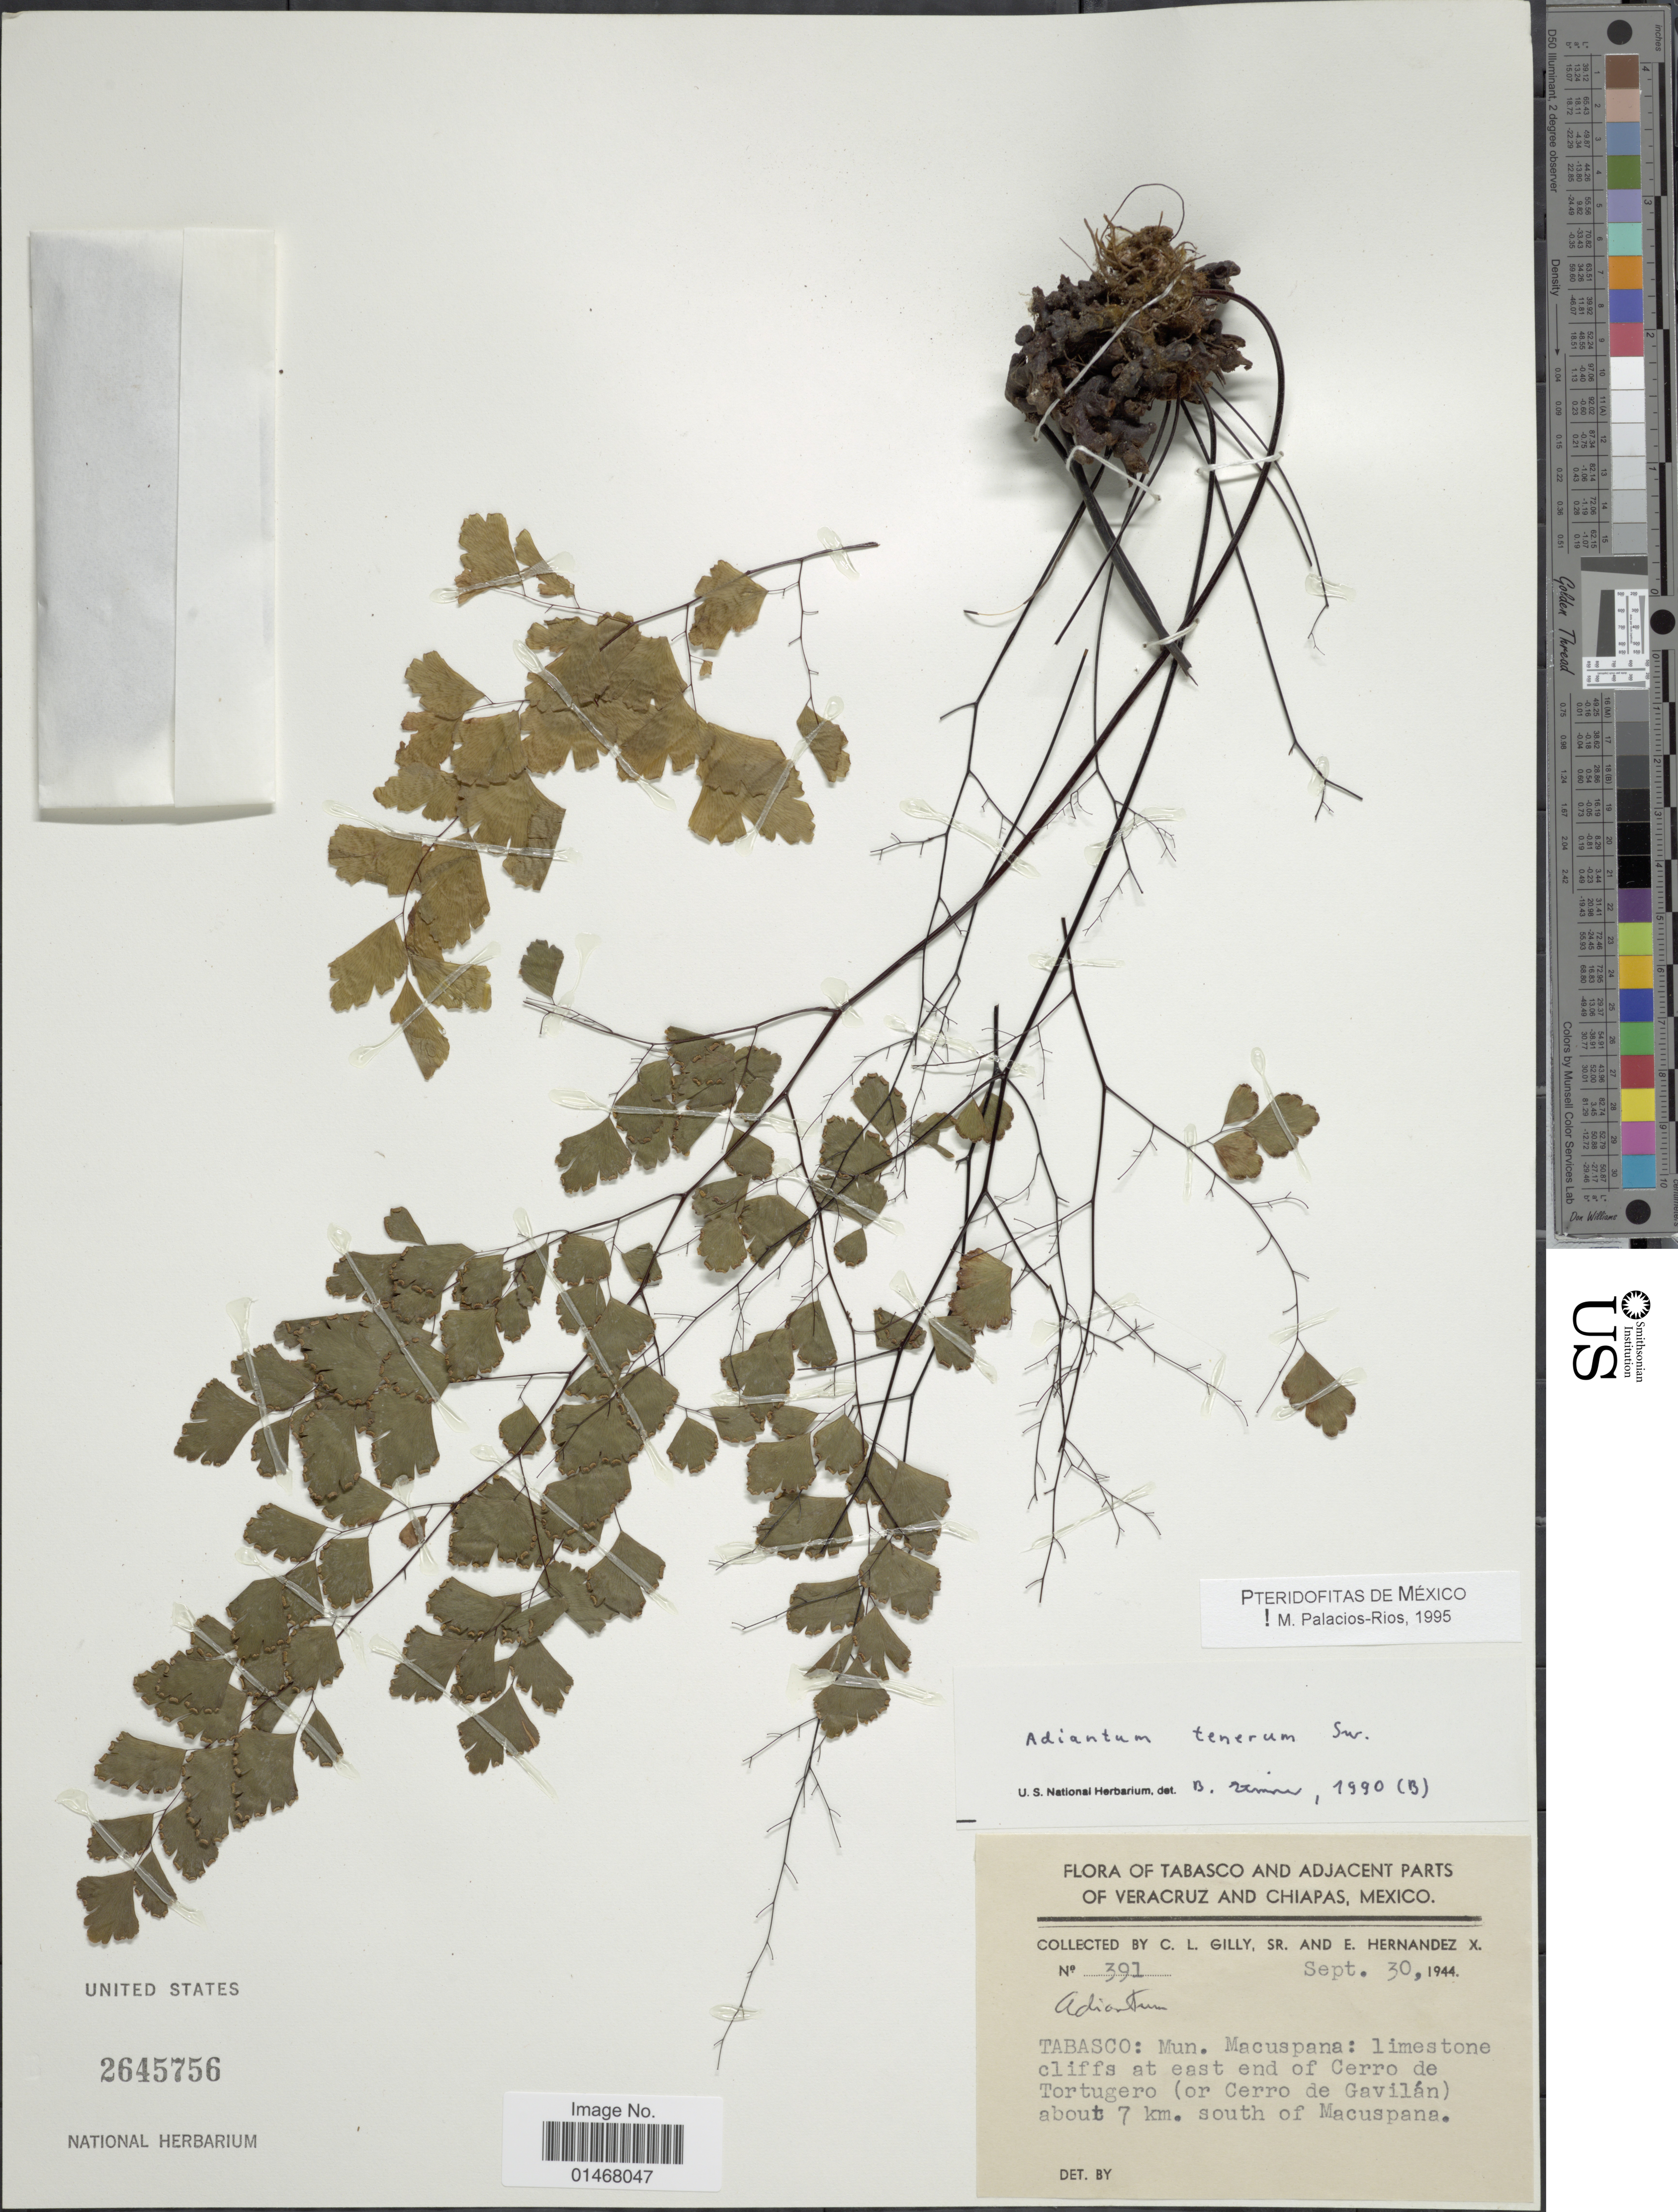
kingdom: Plantae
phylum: Tracheophyta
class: Polypodiopsida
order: Polypodiales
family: Pteridaceae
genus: Adiantum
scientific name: Adiantum tenerum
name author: Sw.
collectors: C. Gilly & E. Hernandez X.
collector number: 391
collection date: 1944-09-30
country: Mexico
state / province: Tabasco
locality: Mun. Macuspana: limestone cliffs at east end of Cerro de Tortugero (or Cerro de Gavilán) about 7 km south of Macuspana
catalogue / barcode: US 2645756